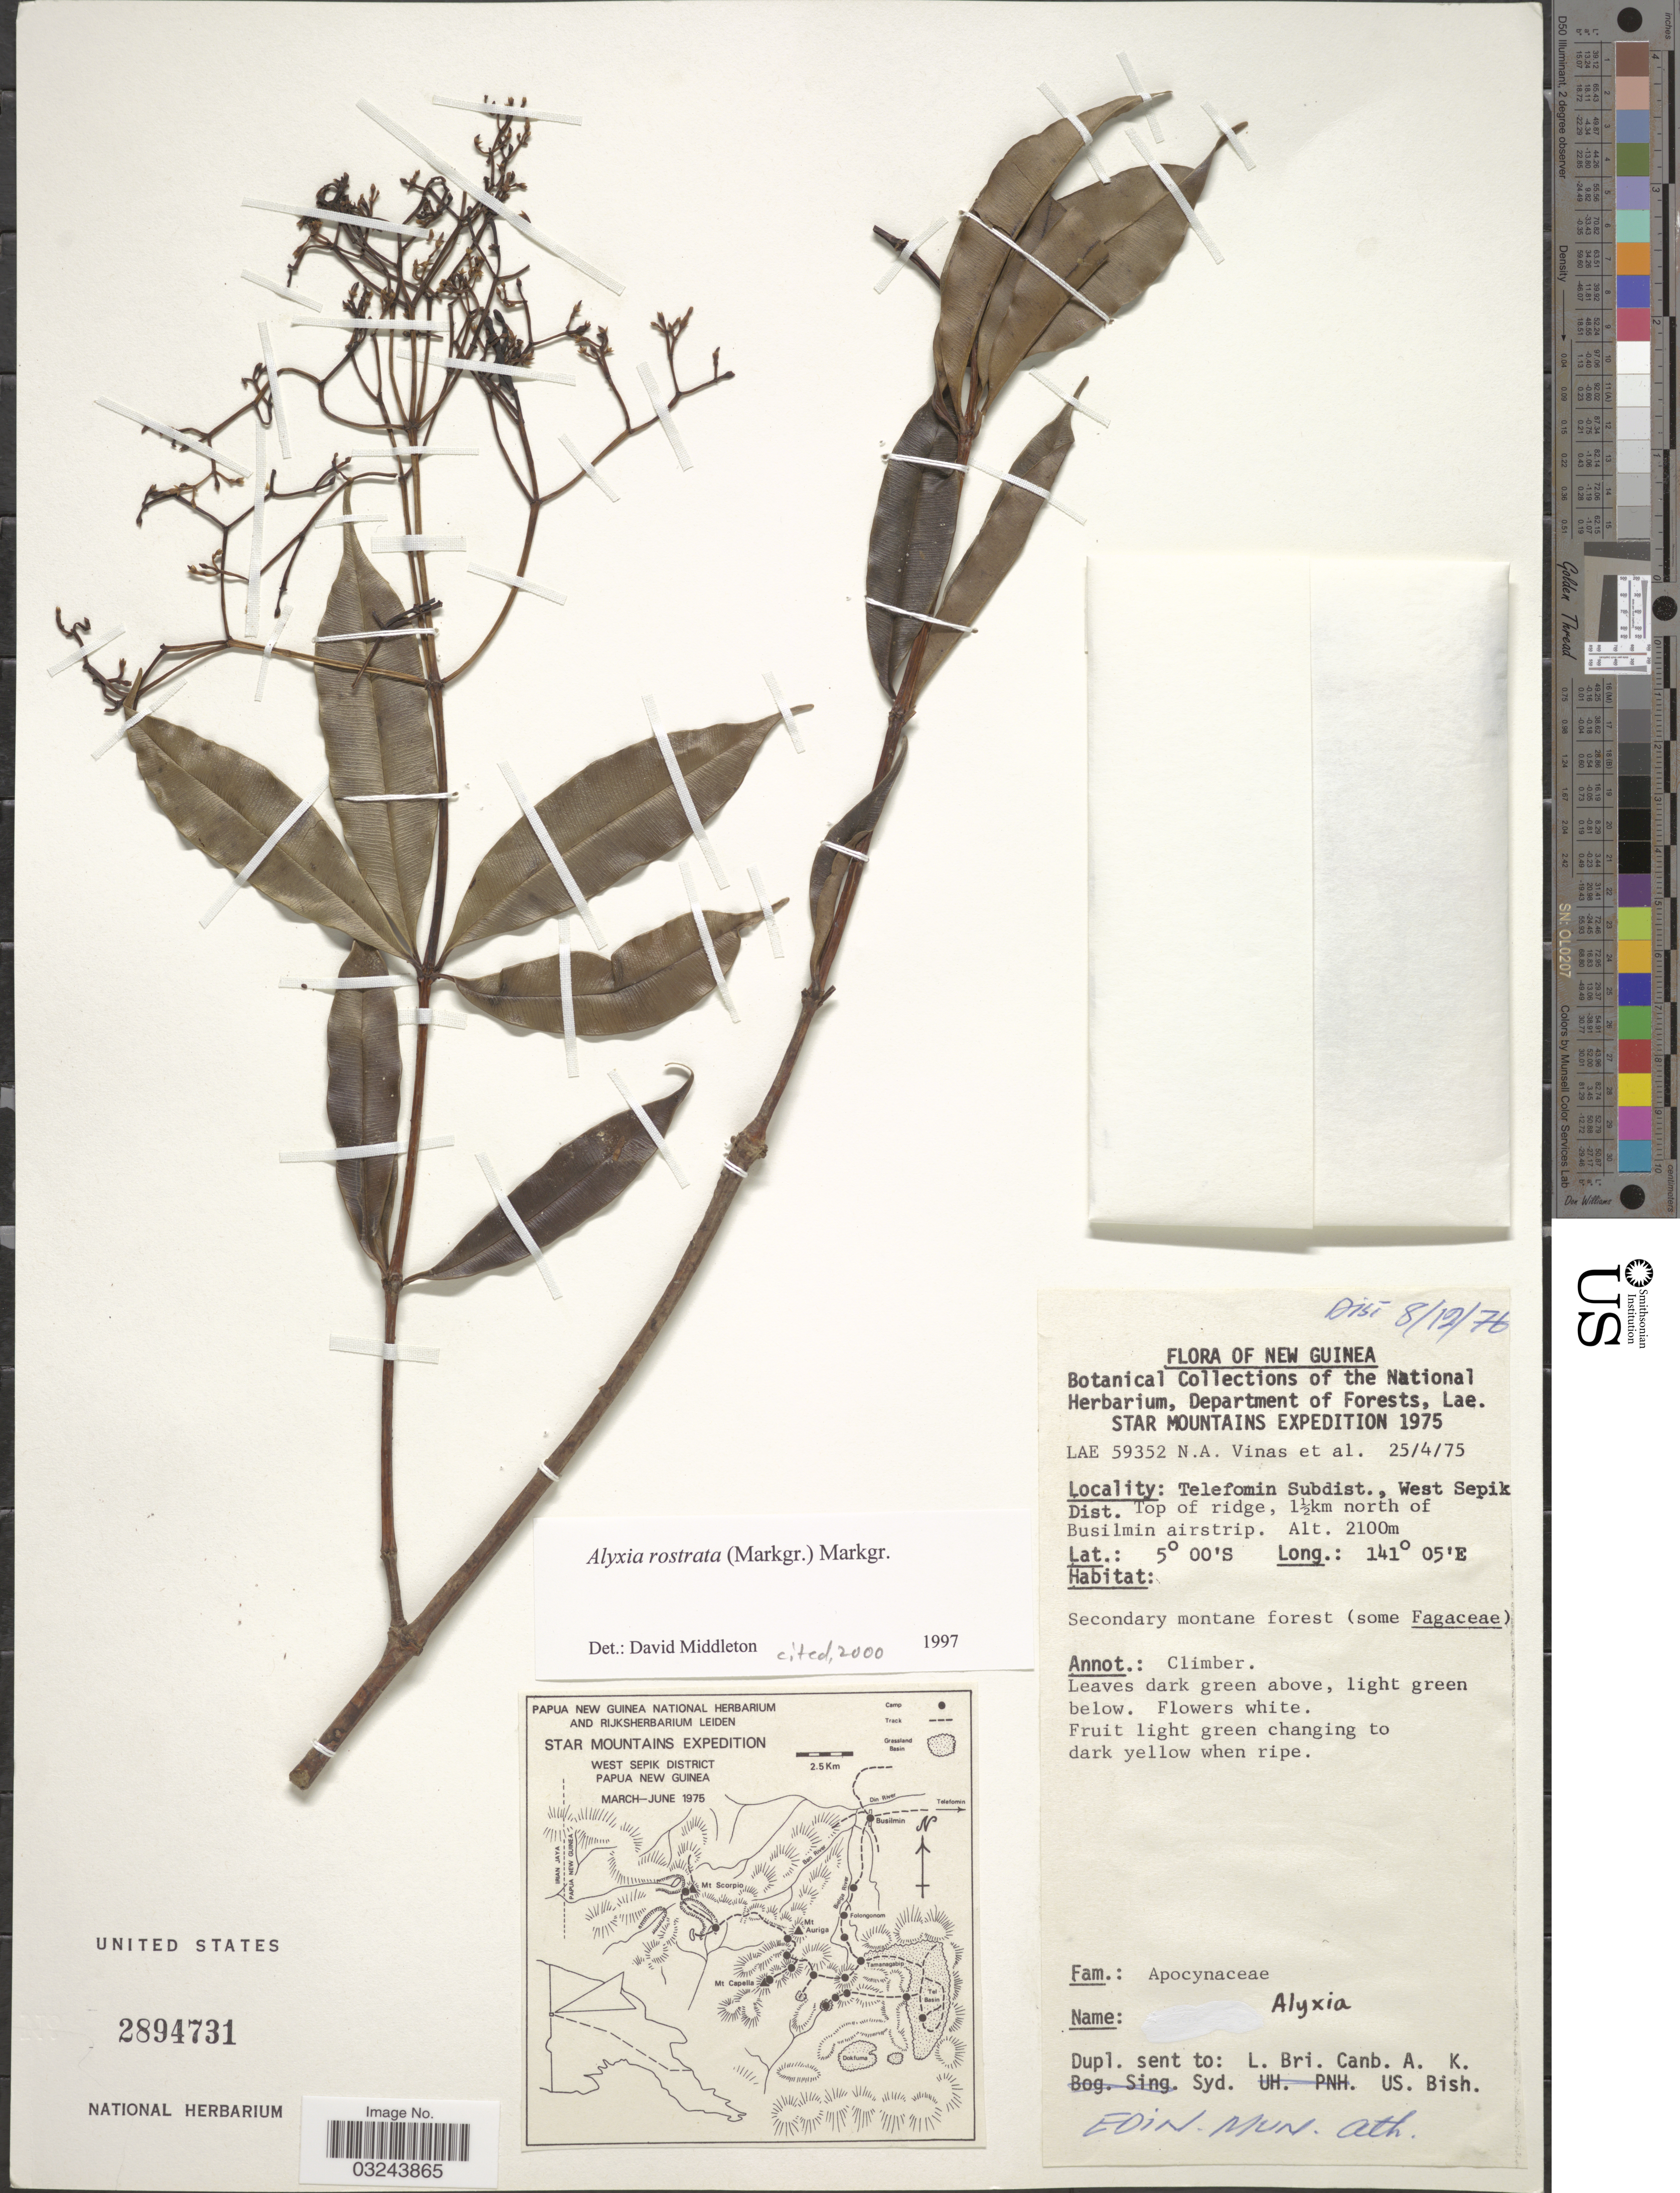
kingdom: Plantae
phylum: Tracheophyta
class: Magnoliopsida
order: Gentianales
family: Apocynaceae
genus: Alyxia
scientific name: Alyxia rostrata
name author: (Markgr.) Markgr.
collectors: N. Vinas & et al.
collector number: LAE59352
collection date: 1975-04-25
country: Papua New Guinea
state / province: Sandaun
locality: New Guinea. Telefomin Subdist., West Sepik Dist. Top of ridge, 1½km north of Busilmin airstrip.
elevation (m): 2100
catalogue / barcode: US 2894731